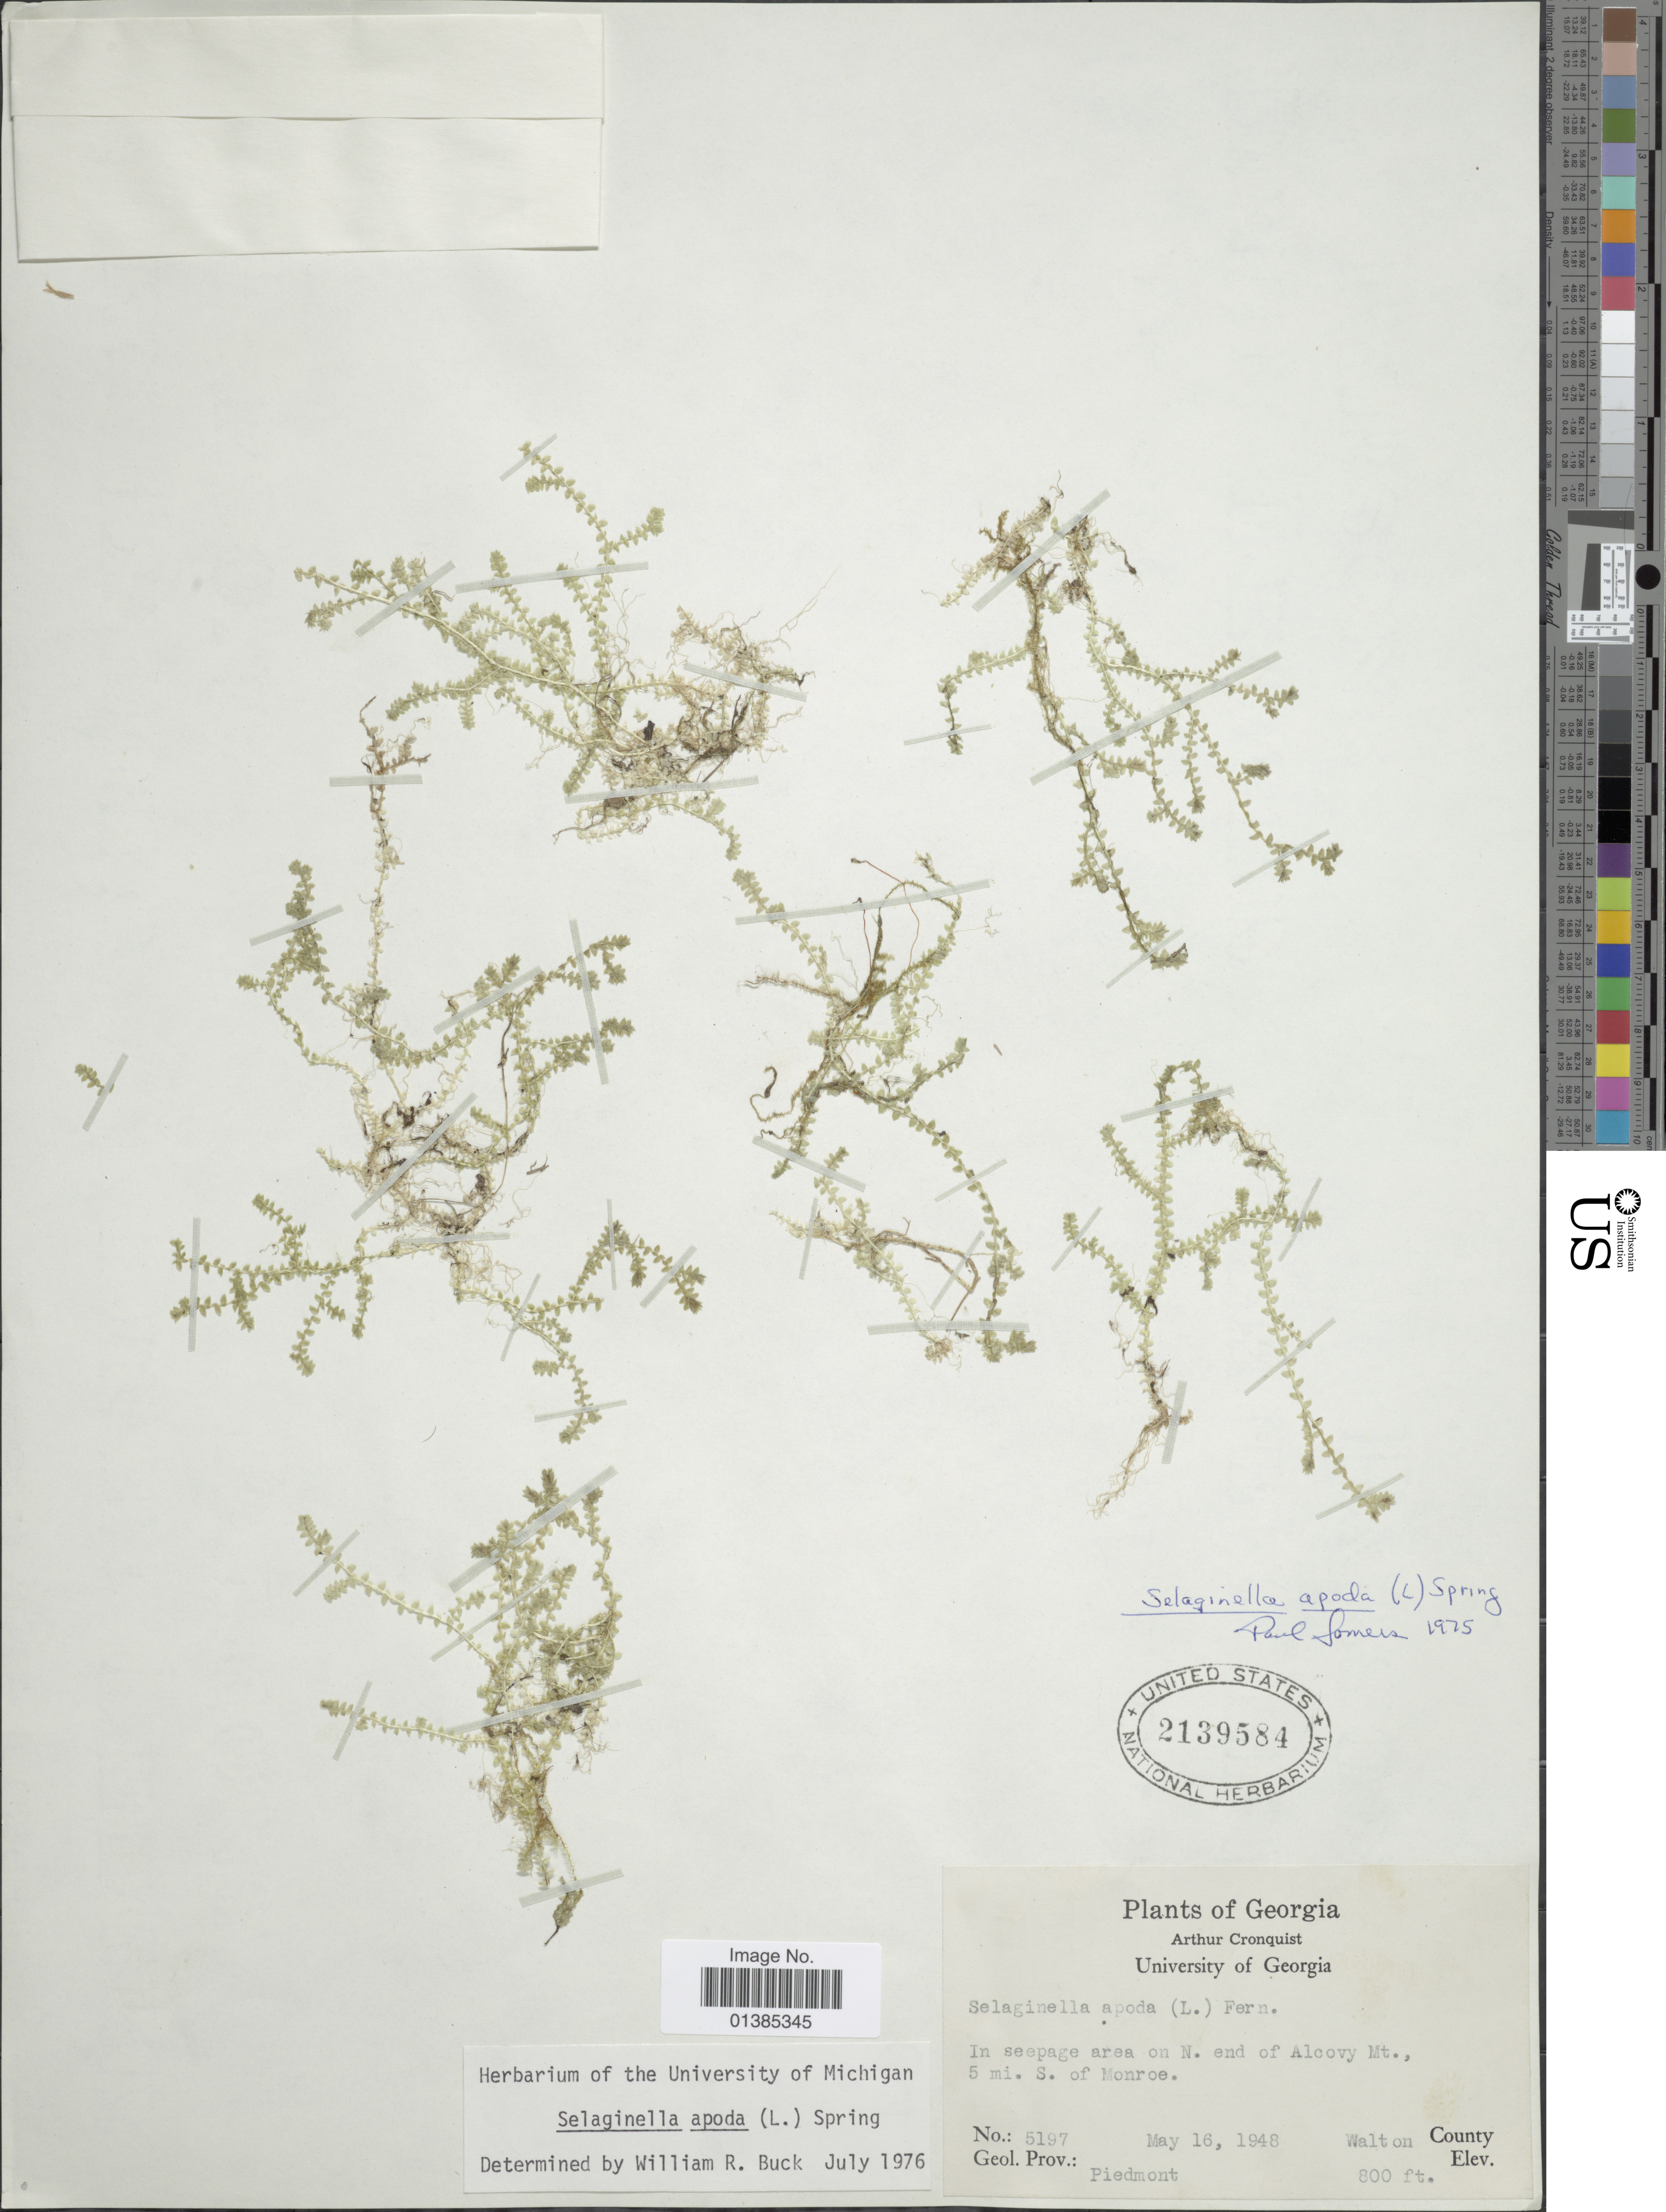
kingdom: Plantae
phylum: Tracheophyta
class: Lycopodiopsida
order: Selaginellales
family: Selaginellaceae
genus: Selaginella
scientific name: Selaginella apus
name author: Spring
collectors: A. J. Cronquist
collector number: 5197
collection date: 1948-05-16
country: United States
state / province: Georgia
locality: In seepage area on N. end of Alcovy Mt., 5 mi. S. of Monroe. Walton County. Geol. Prov.: Piedmont.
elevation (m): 244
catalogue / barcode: US 2139584